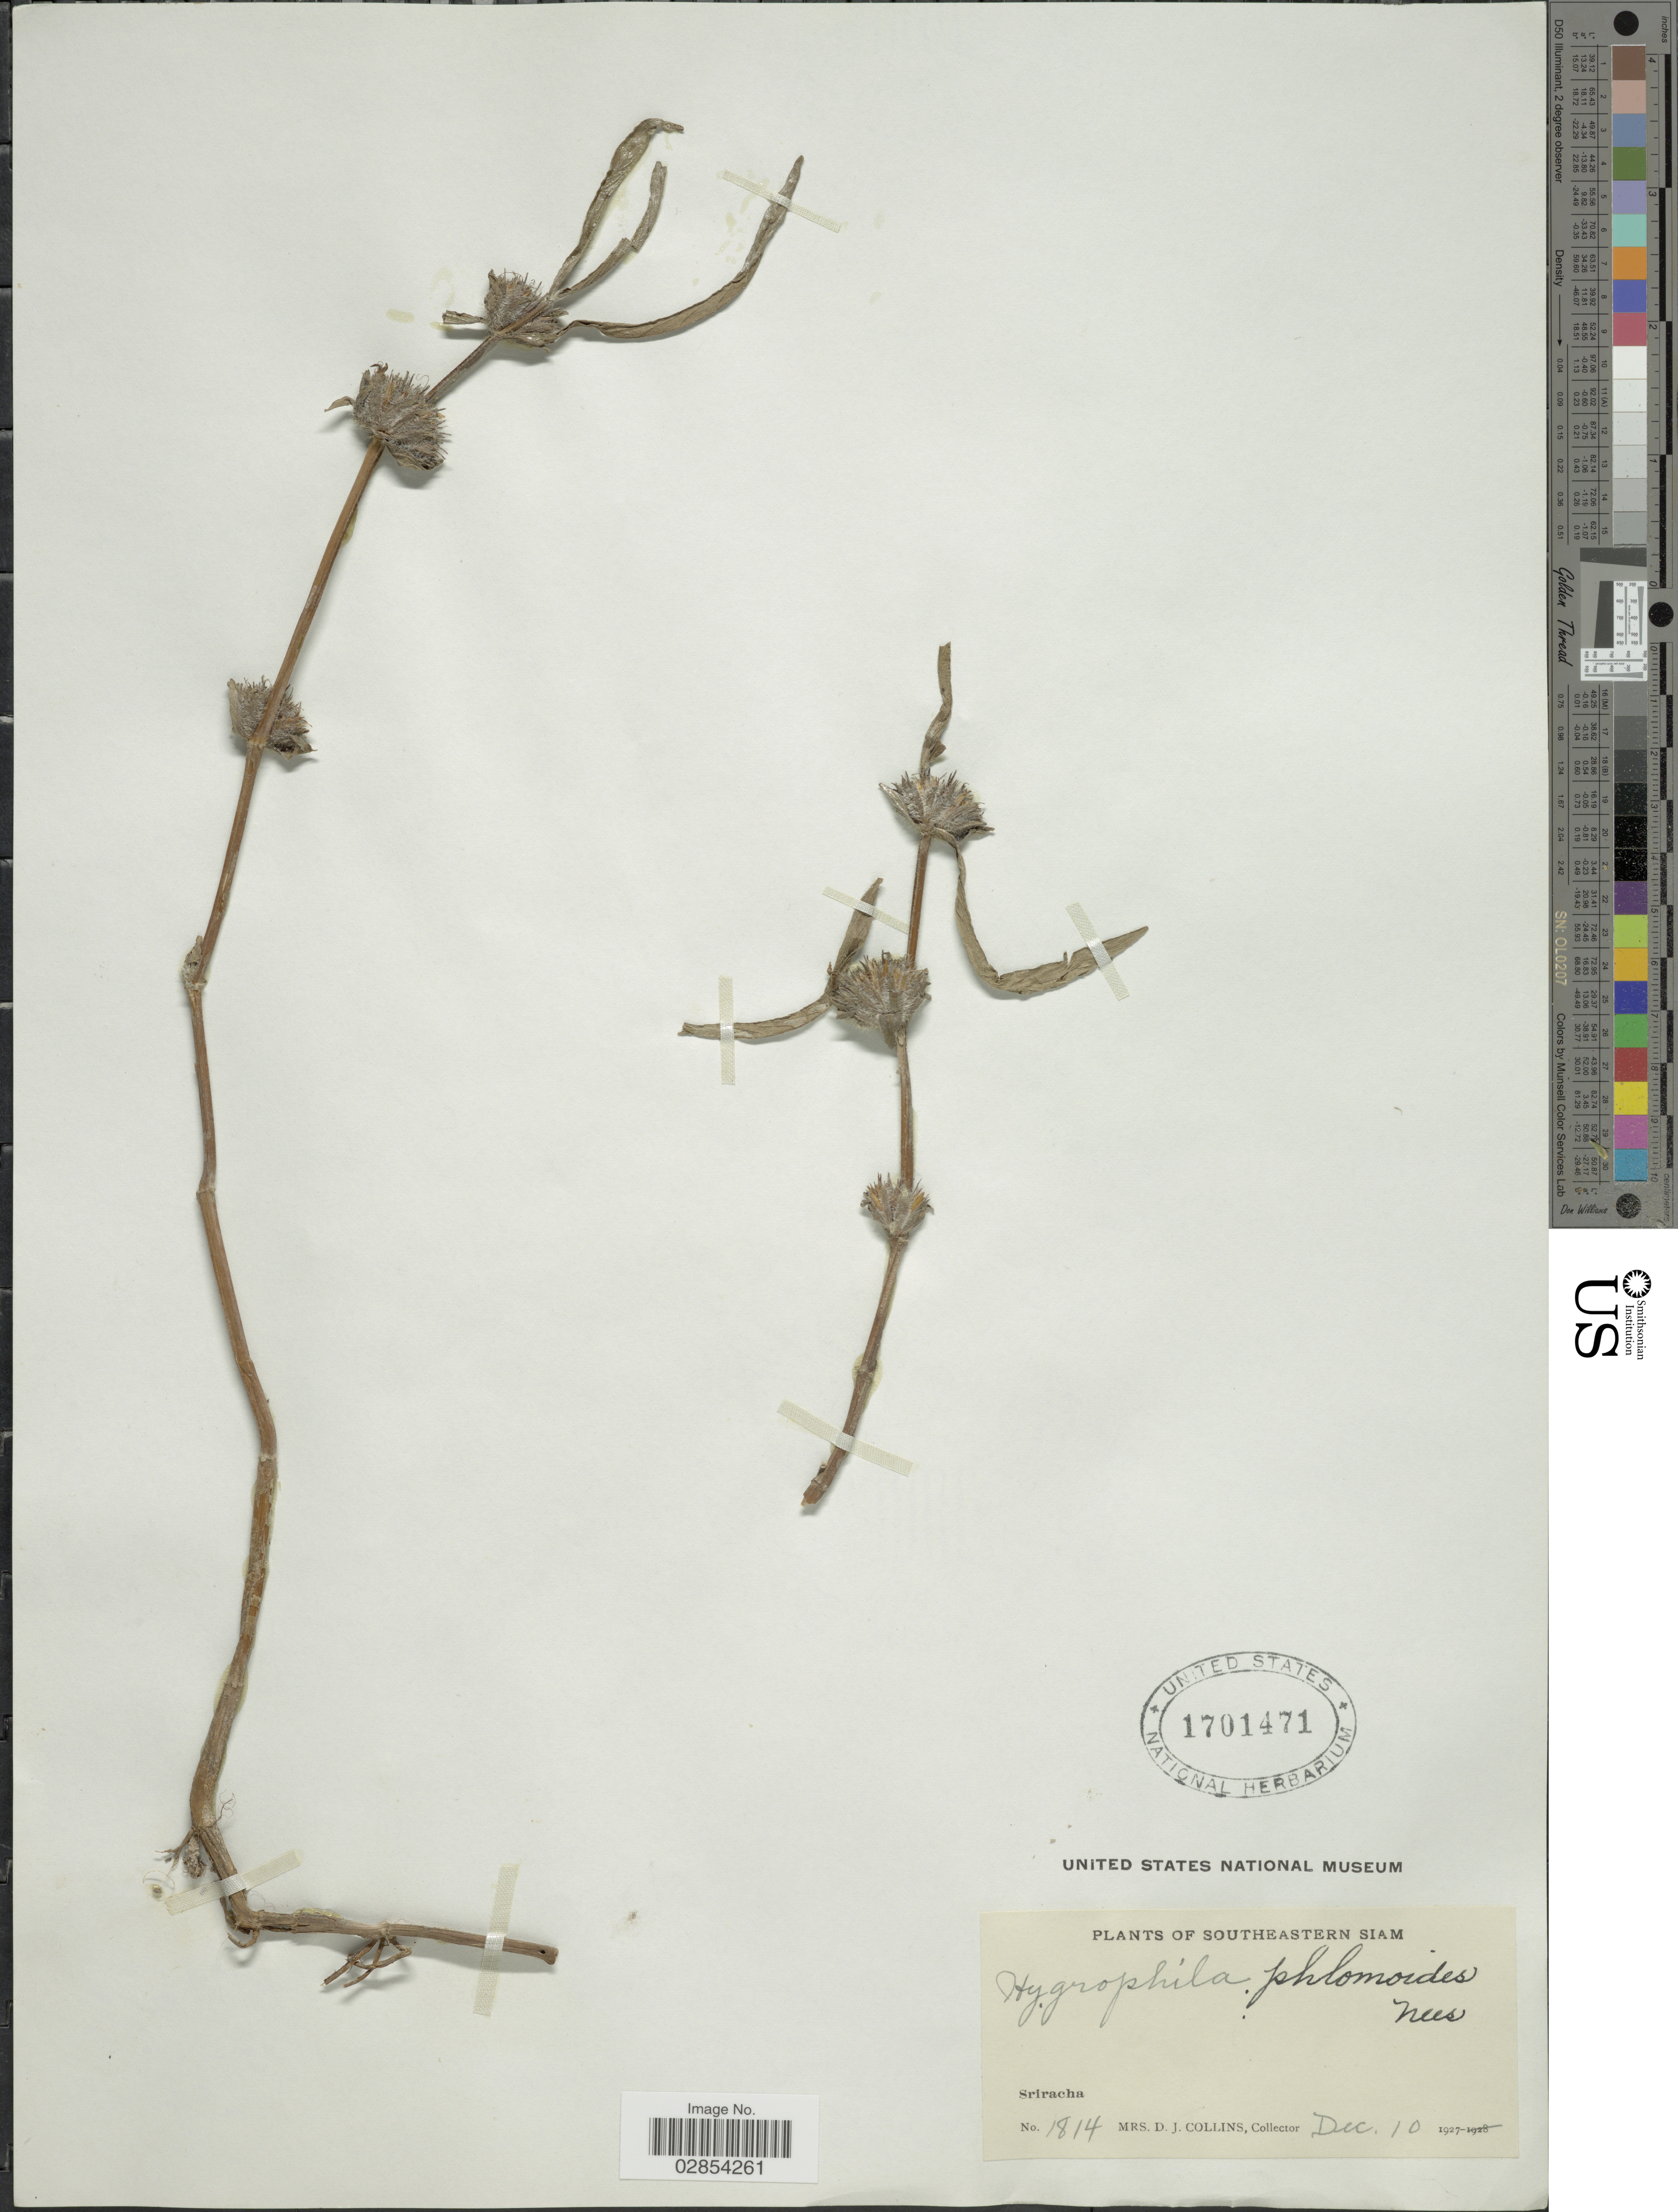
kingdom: Plantae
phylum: Tracheophyta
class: Magnoliopsida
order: Lamiales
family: Acanthaceae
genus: Hygrophila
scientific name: Hygrophila phlomoides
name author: Nees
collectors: Mrs. D. J. Collins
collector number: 1814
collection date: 1927-12-10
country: Thailand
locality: Southeastern Siam. Sriracha.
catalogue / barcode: US 1701471